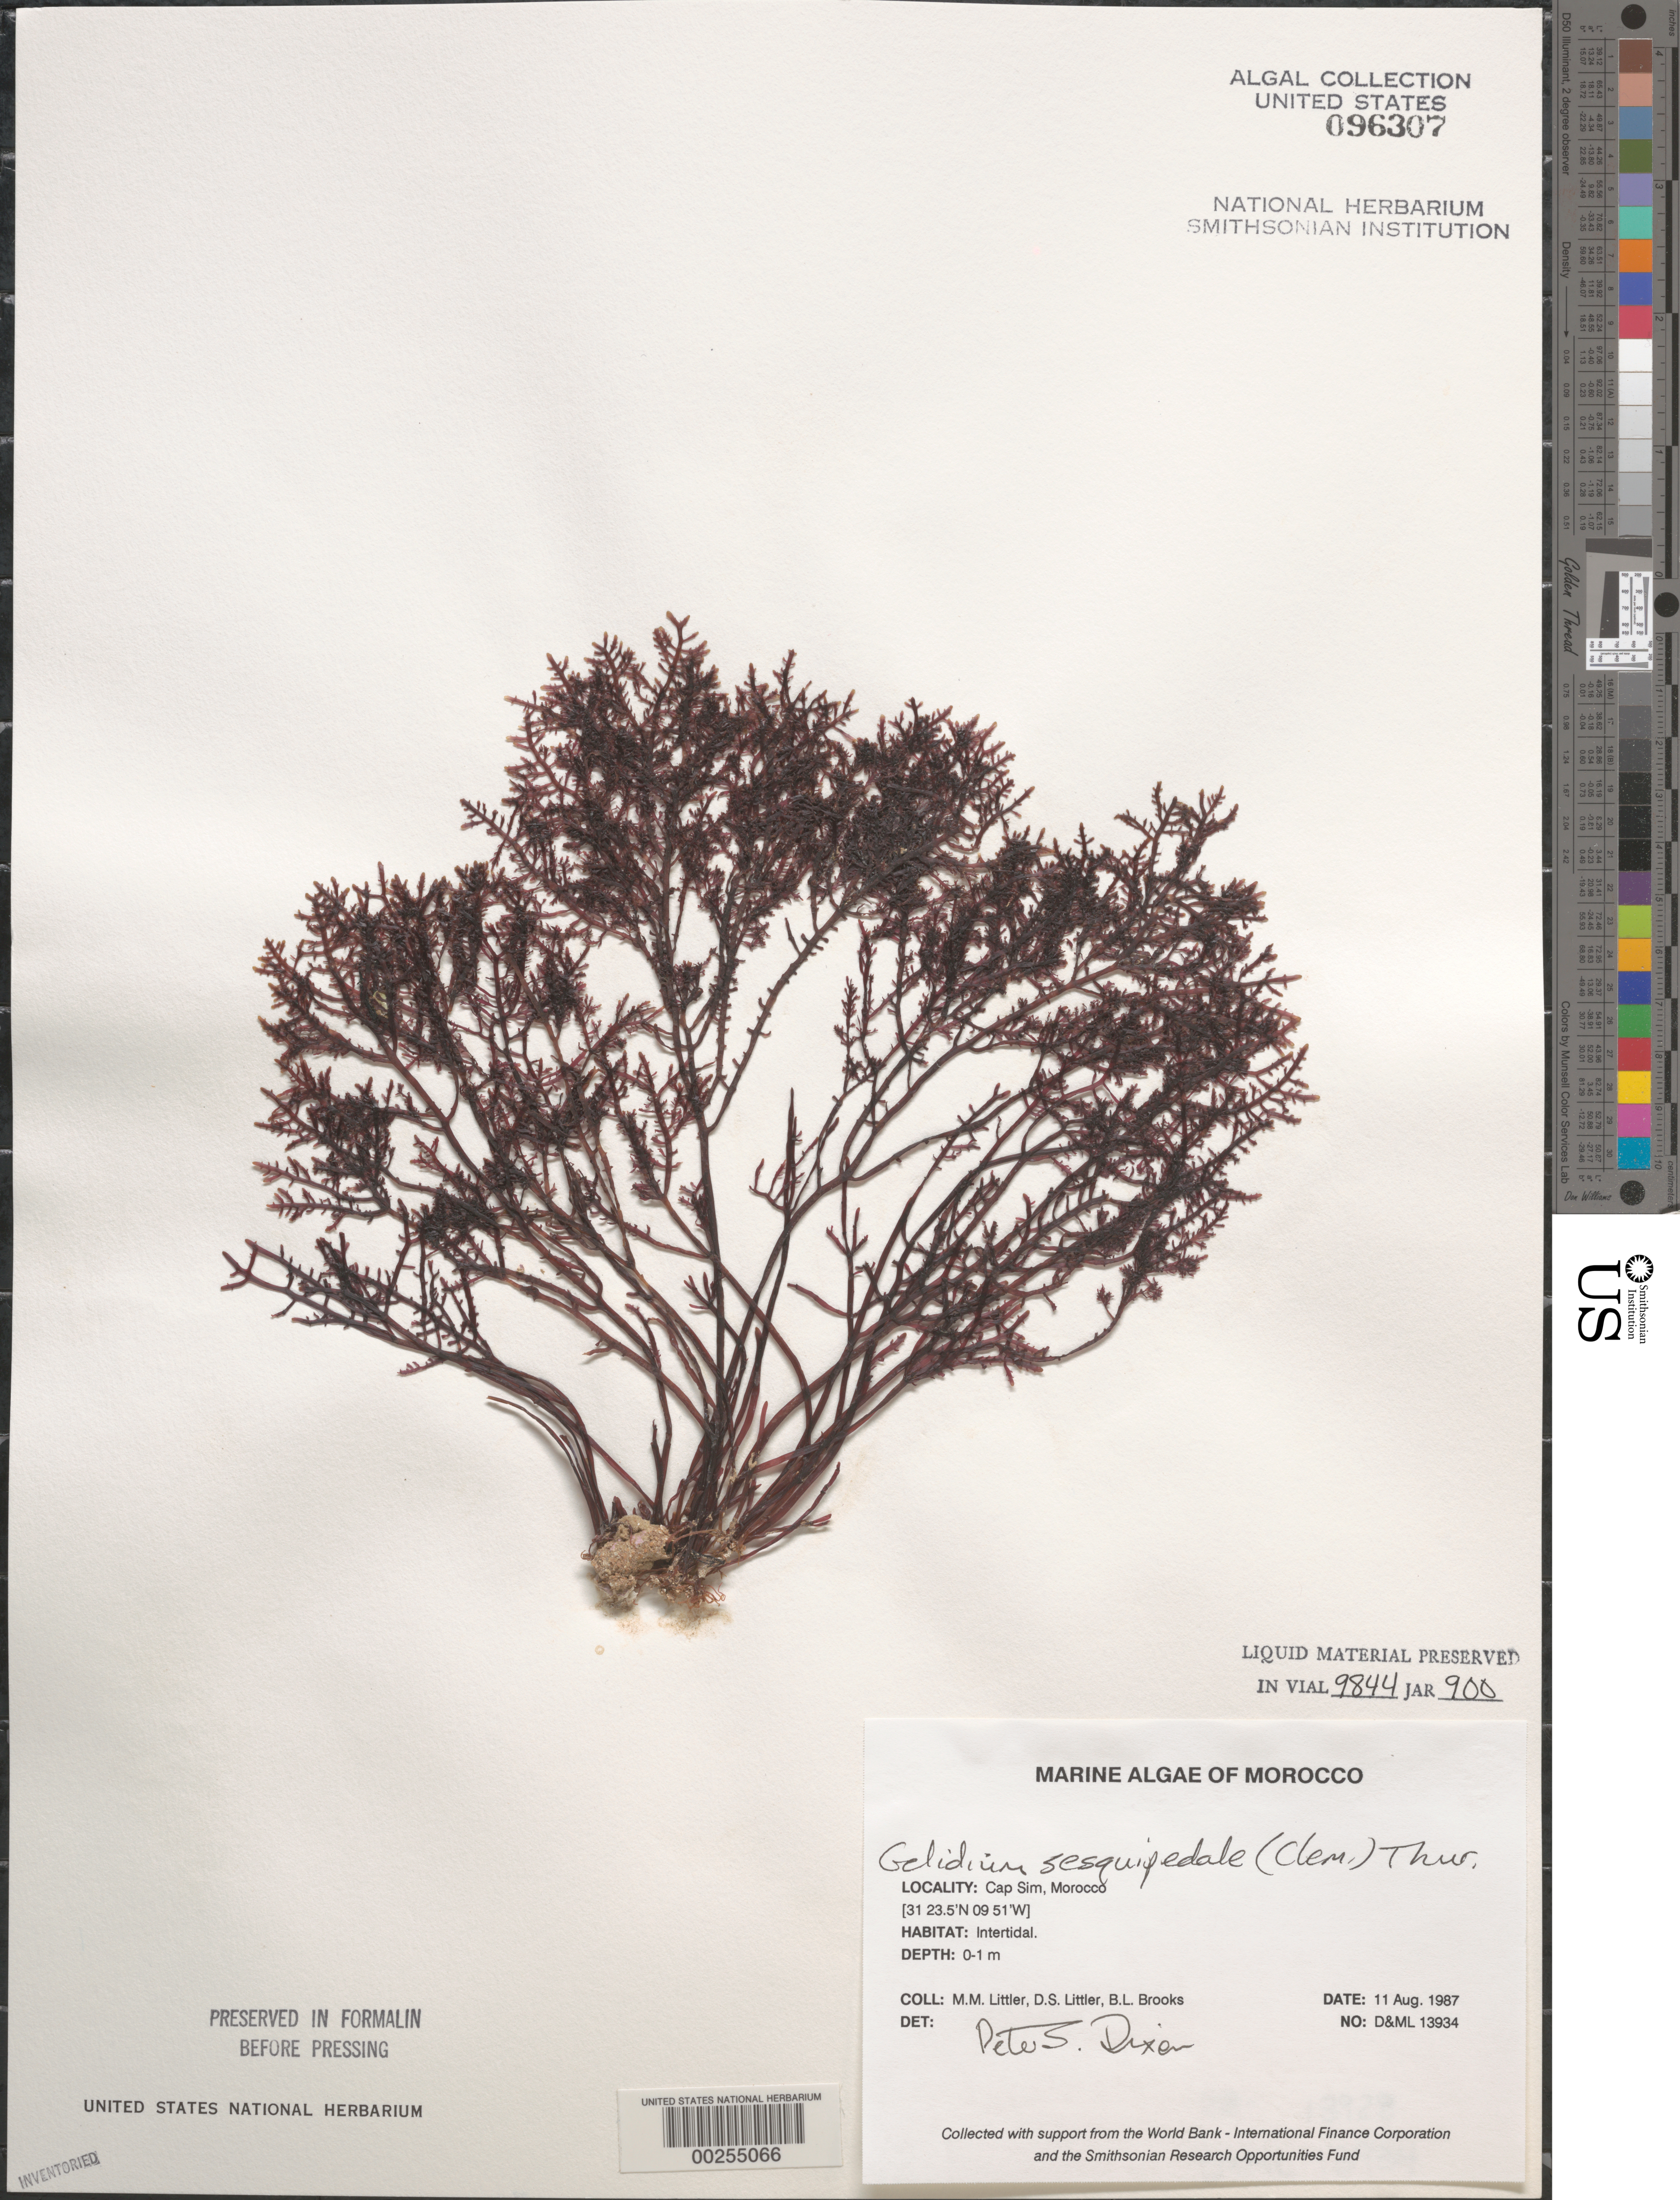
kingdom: Plantae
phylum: Rhodophyta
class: Florideophyceae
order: Gelidiales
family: Gelidiaceae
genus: Gelidium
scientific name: Gelidium corneum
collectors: M. M. Littler, D. S. Littler & B. Brooks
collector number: D&ML 13934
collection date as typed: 11 Aug 1987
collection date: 1987-08-11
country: Morocco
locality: Cap Sim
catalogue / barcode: US 96307